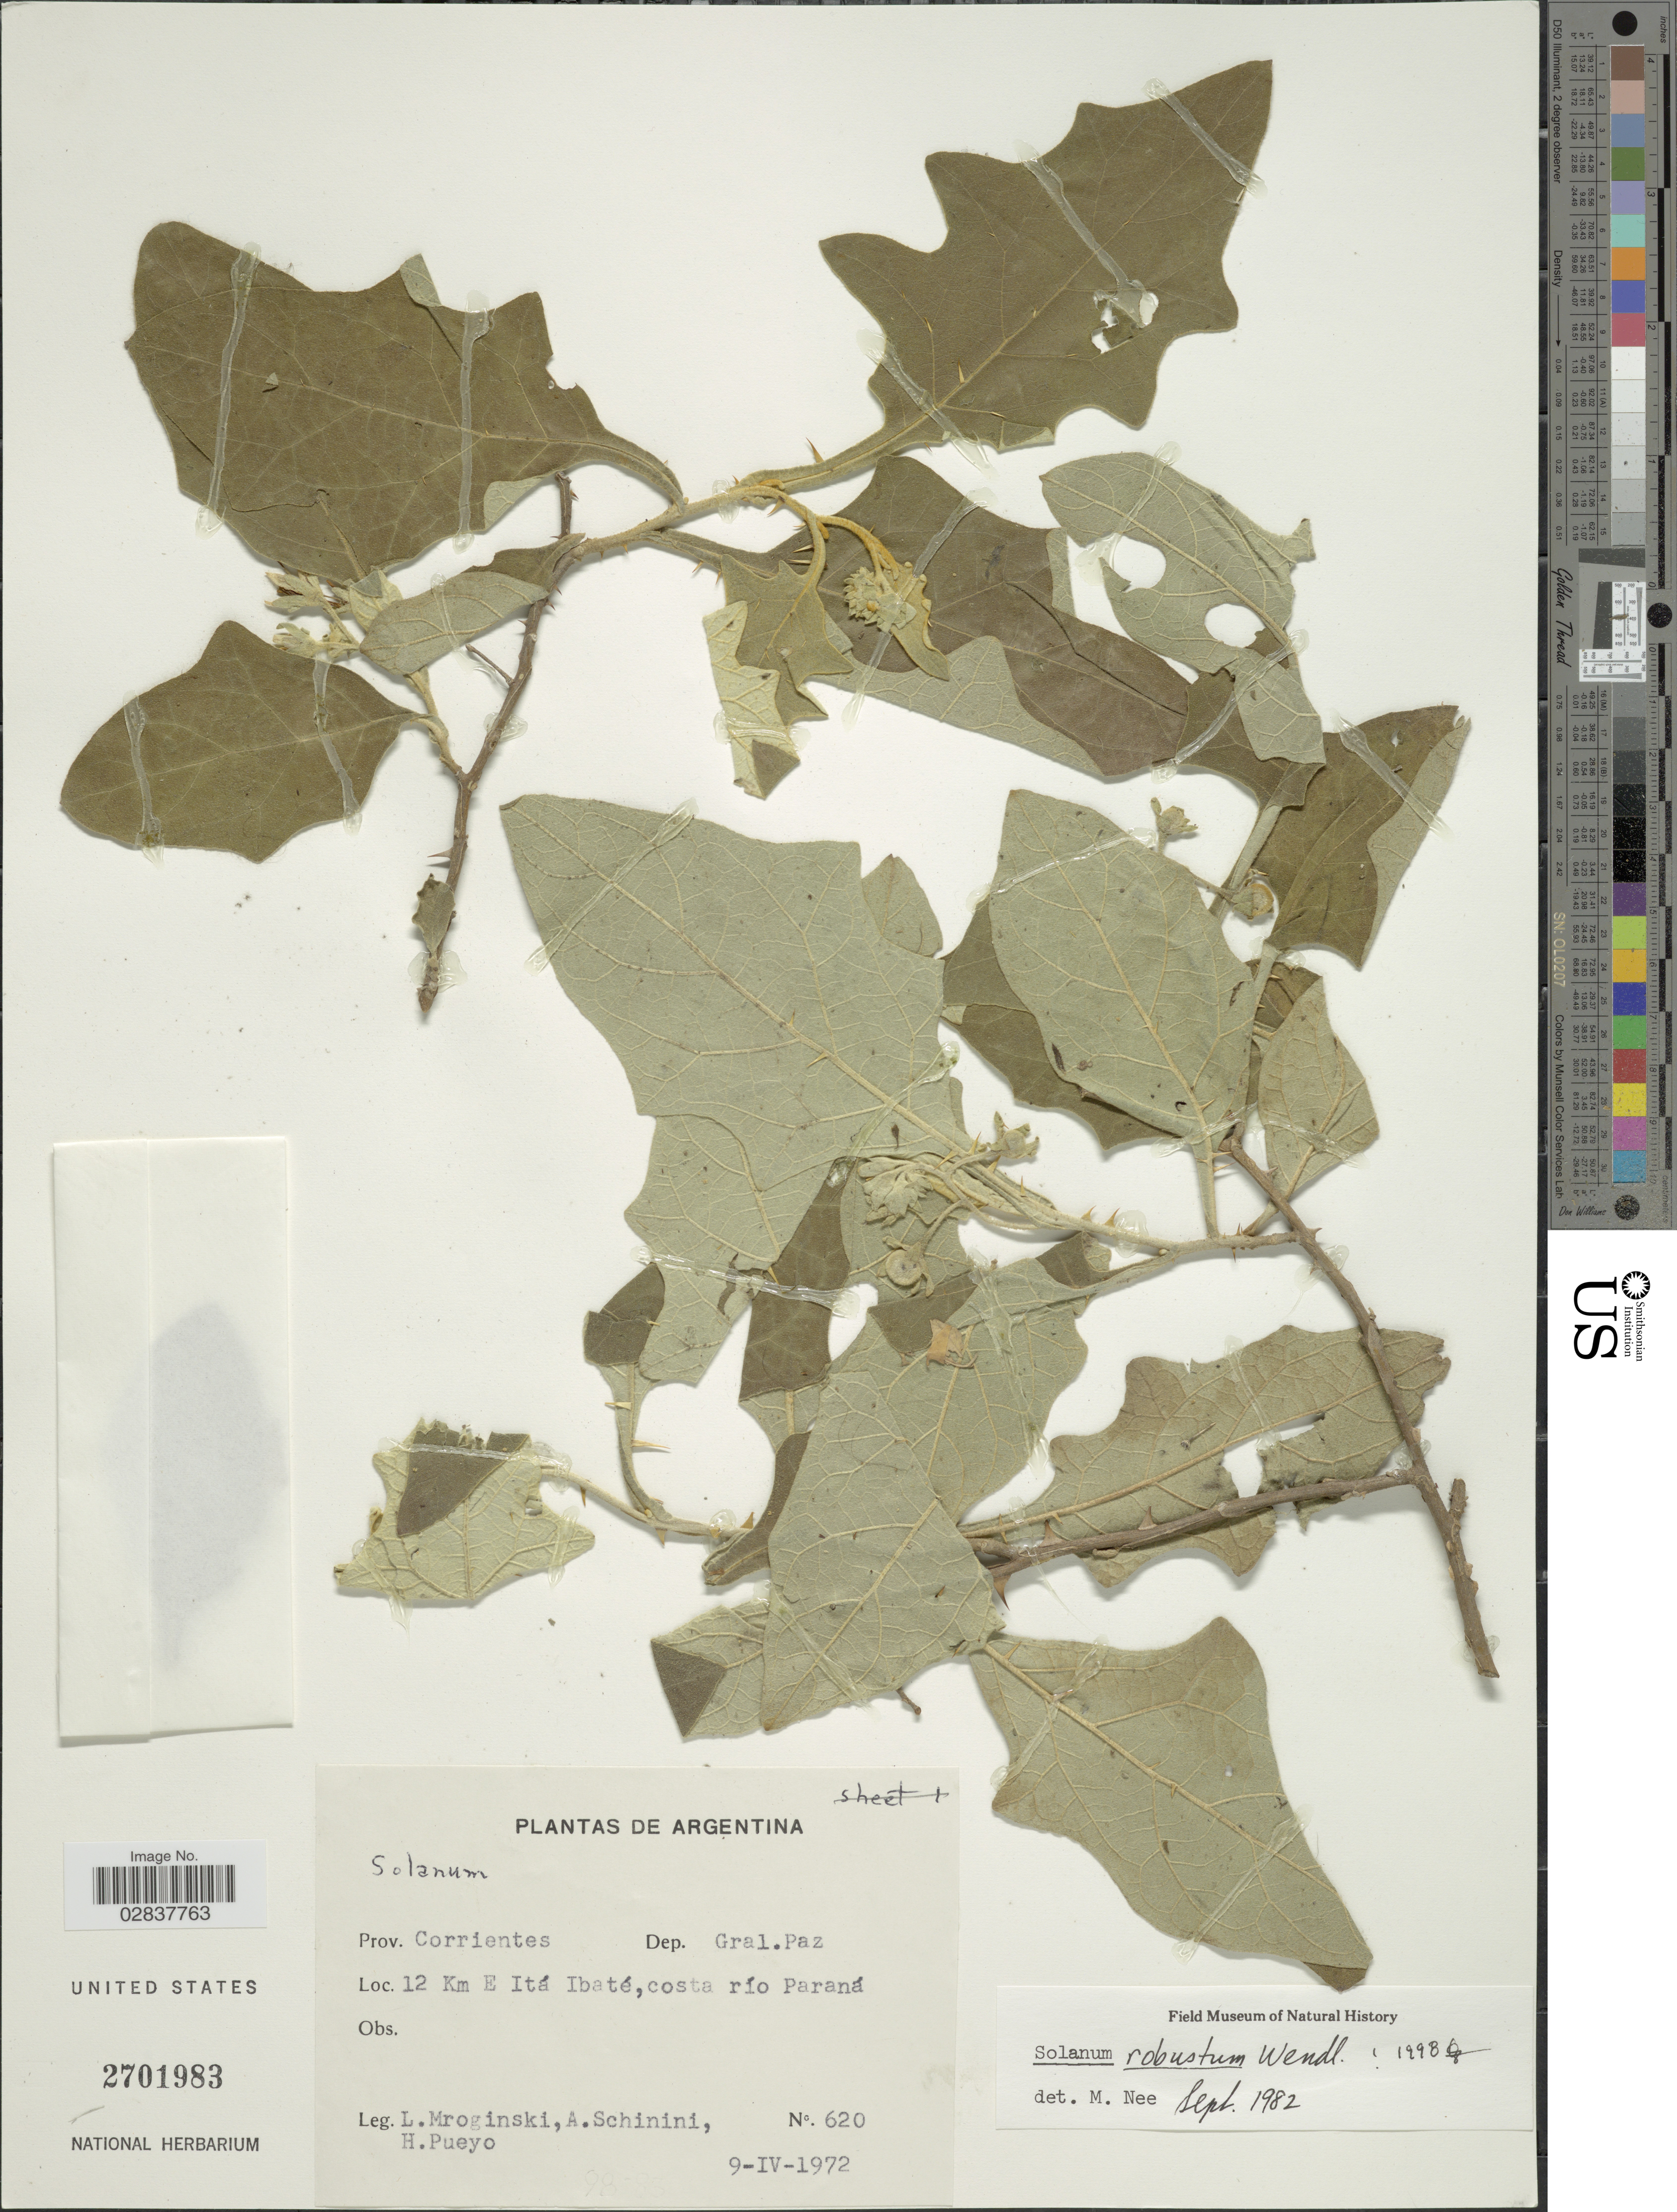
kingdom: Plantae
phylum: Tracheophyta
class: Magnoliopsida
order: Solanales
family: Solanaceae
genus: Solanum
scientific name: Solanum robustum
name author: H. Wendl.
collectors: L. Mroginski, A. Schinini & H. Pueyo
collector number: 620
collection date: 1972-04-09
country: Argentina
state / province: Corrientes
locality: Dep. Gral.Paz. 12 Km E Itá Ibaré, costa río Paraná.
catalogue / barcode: US 2701983